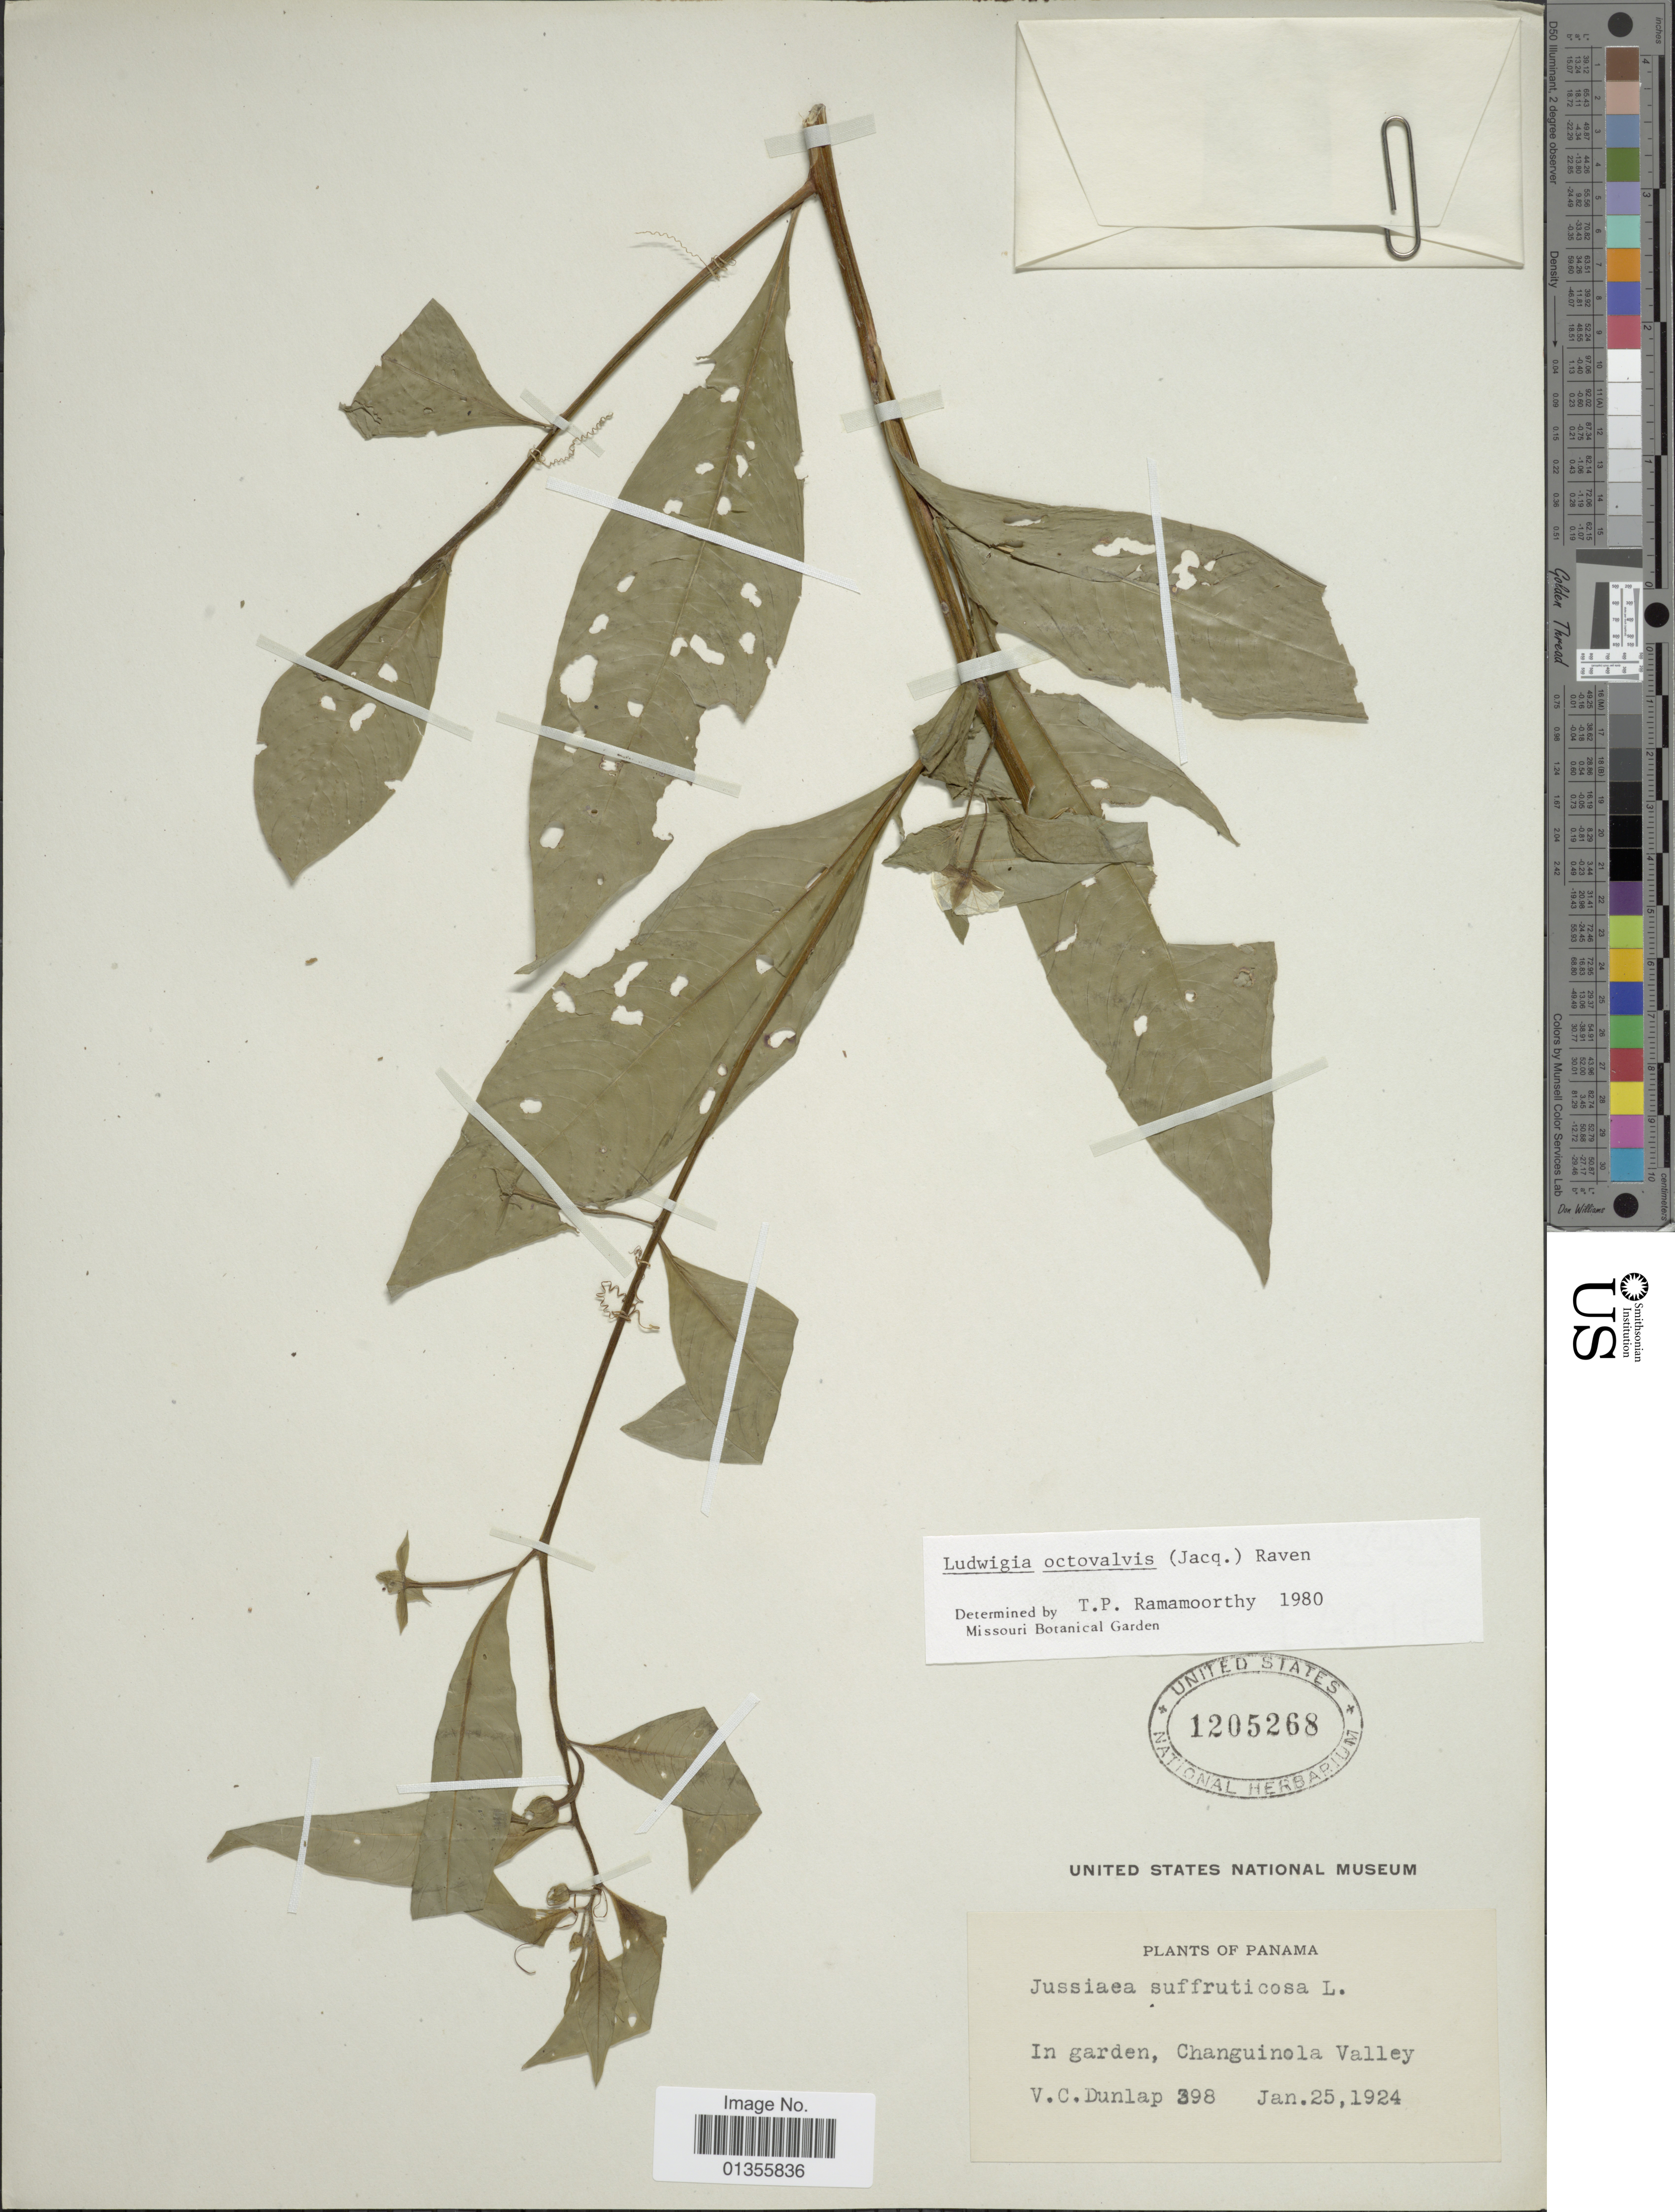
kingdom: Plantae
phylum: Tracheophyta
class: Magnoliopsida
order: Myrtales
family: Onagraceae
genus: Ludwigia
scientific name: Ludwigia octovalvis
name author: (Jacq.) P.H. Raven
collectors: V. C. Dunlap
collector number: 398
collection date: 1924-01-25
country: Panama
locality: In garden, Changuinola Valley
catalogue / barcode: US 1205268